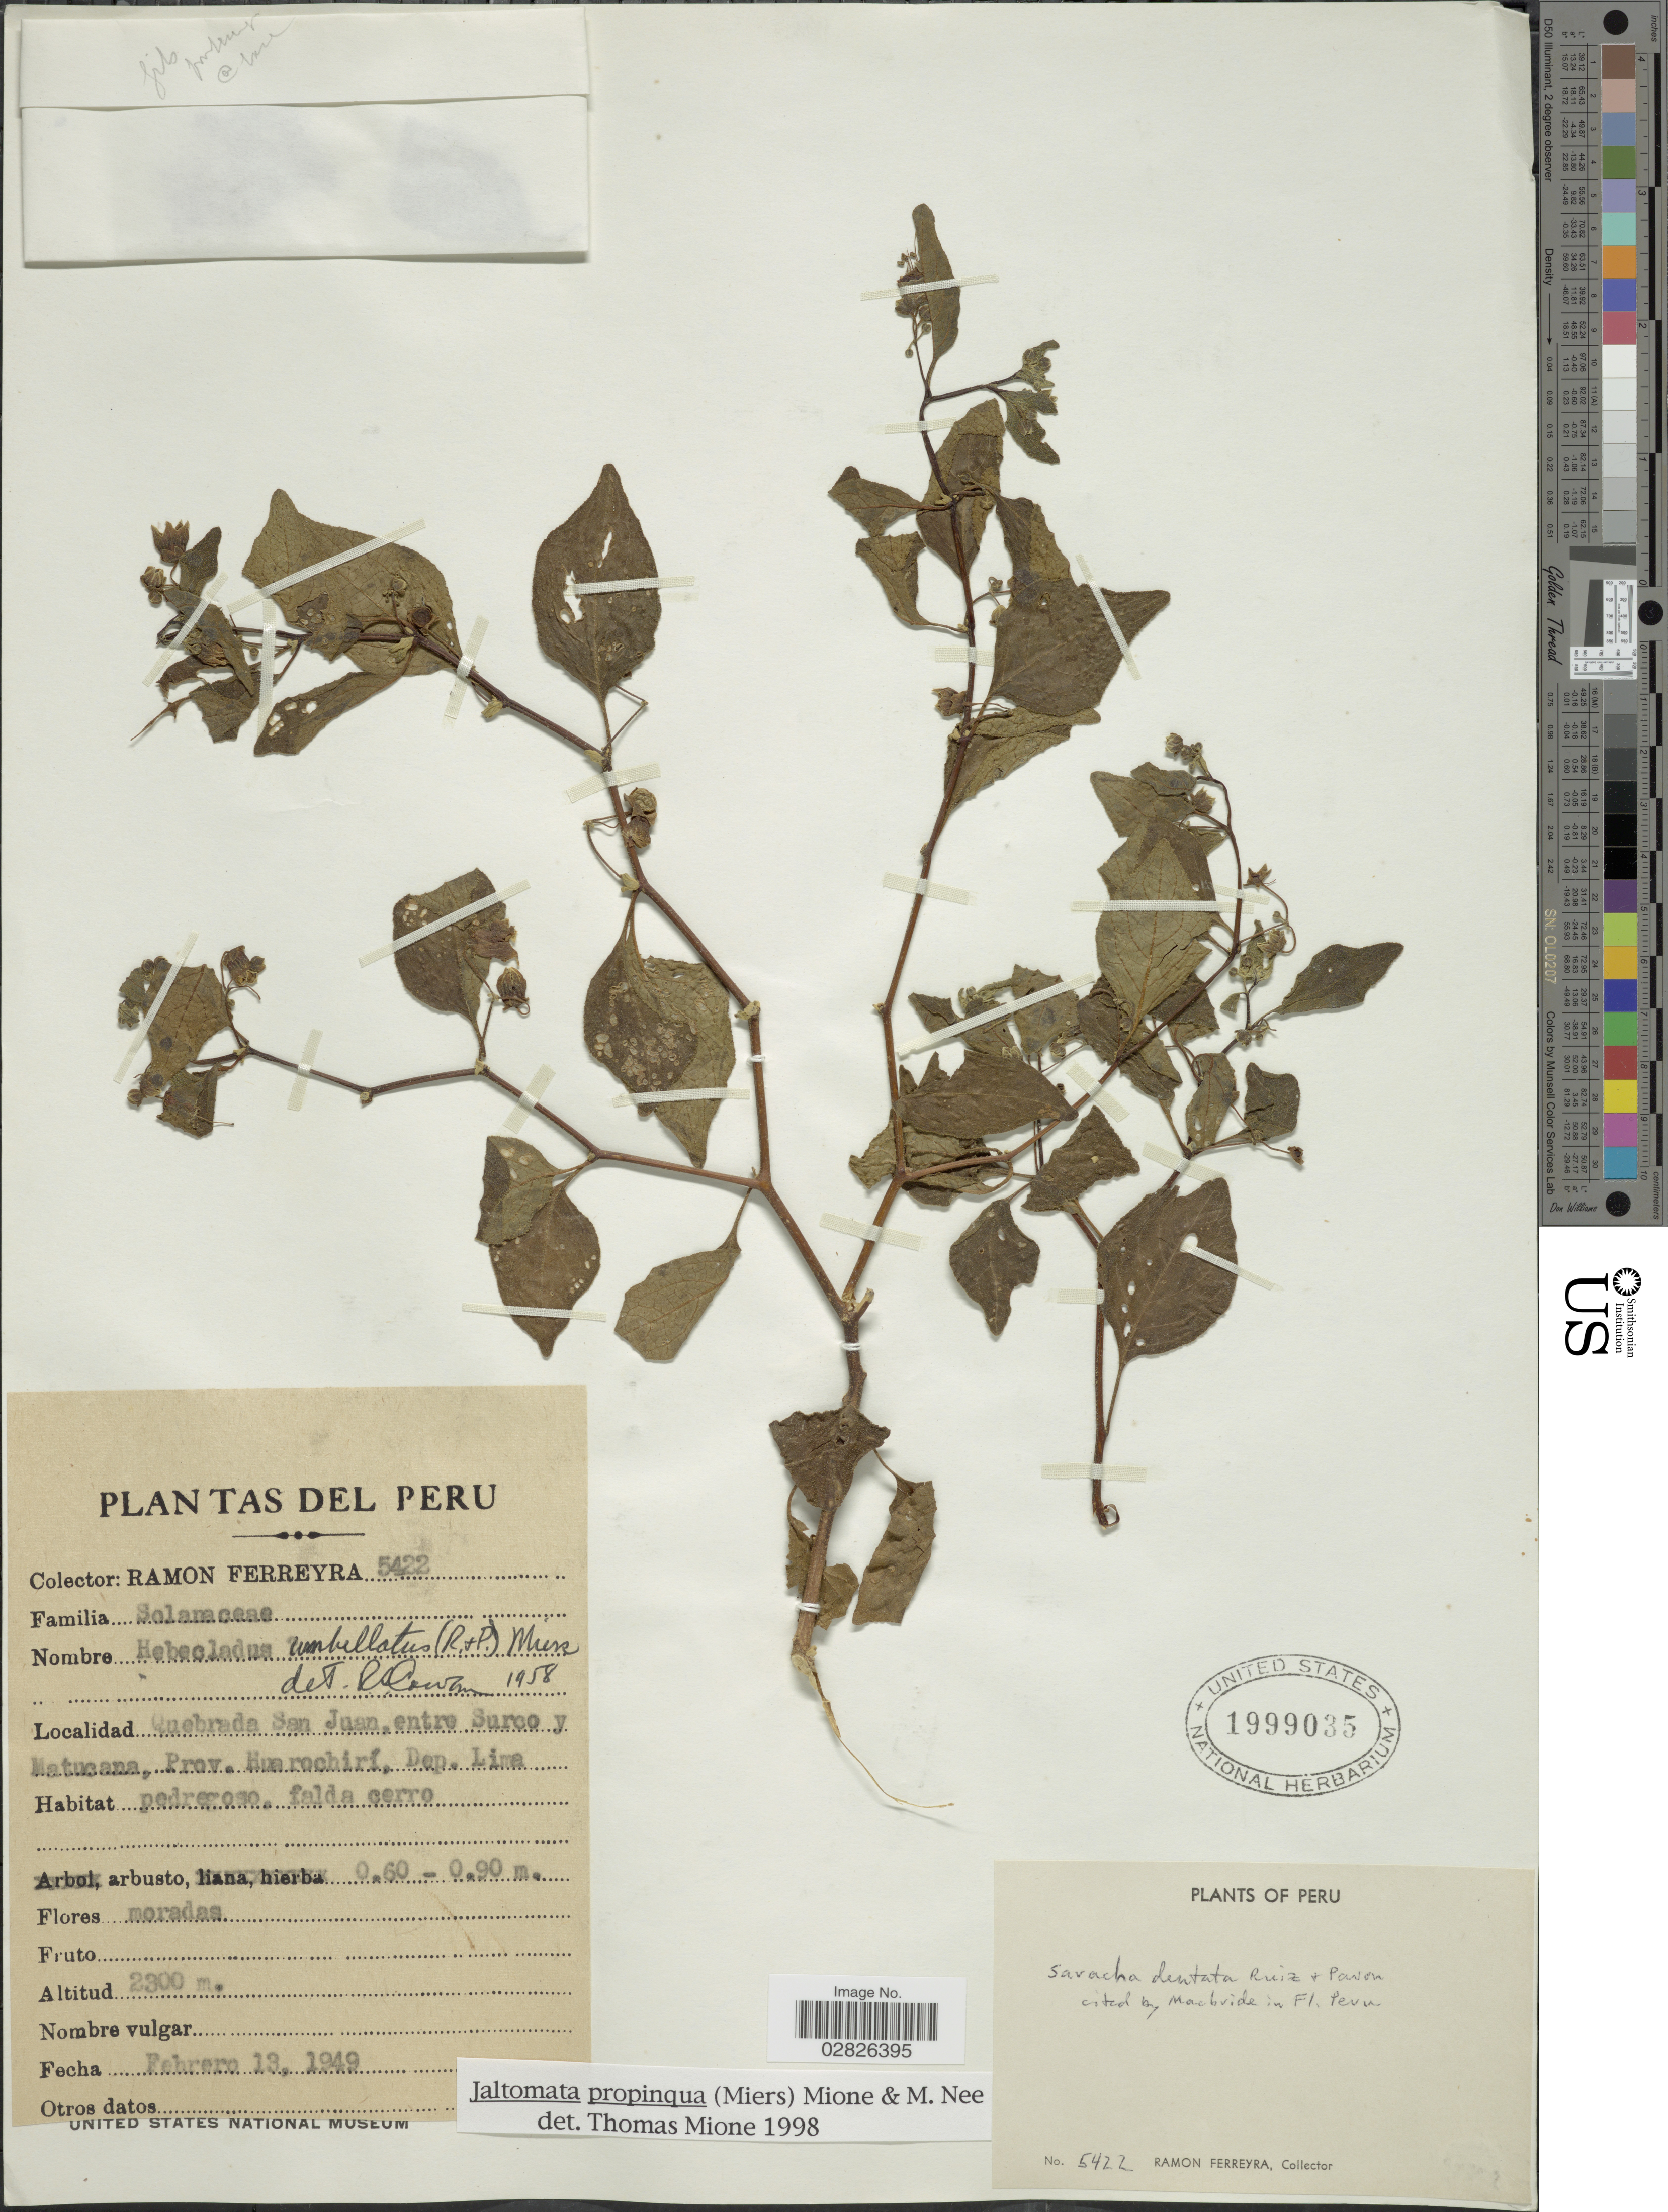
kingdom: Plantae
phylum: Tracheophyta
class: Magnoliopsida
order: Solanales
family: Solanaceae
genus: Jaltomata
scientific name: Jaltomata propinqua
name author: (Miers) Mione & M. Nee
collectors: R. A. Ferreyra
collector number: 5422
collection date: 1949-02-13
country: Peru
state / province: Lima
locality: Quebrada San Juan, entre Surco y Matucana, Prov. Huarochirí, Dep. Lima.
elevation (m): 2300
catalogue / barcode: US 1999035